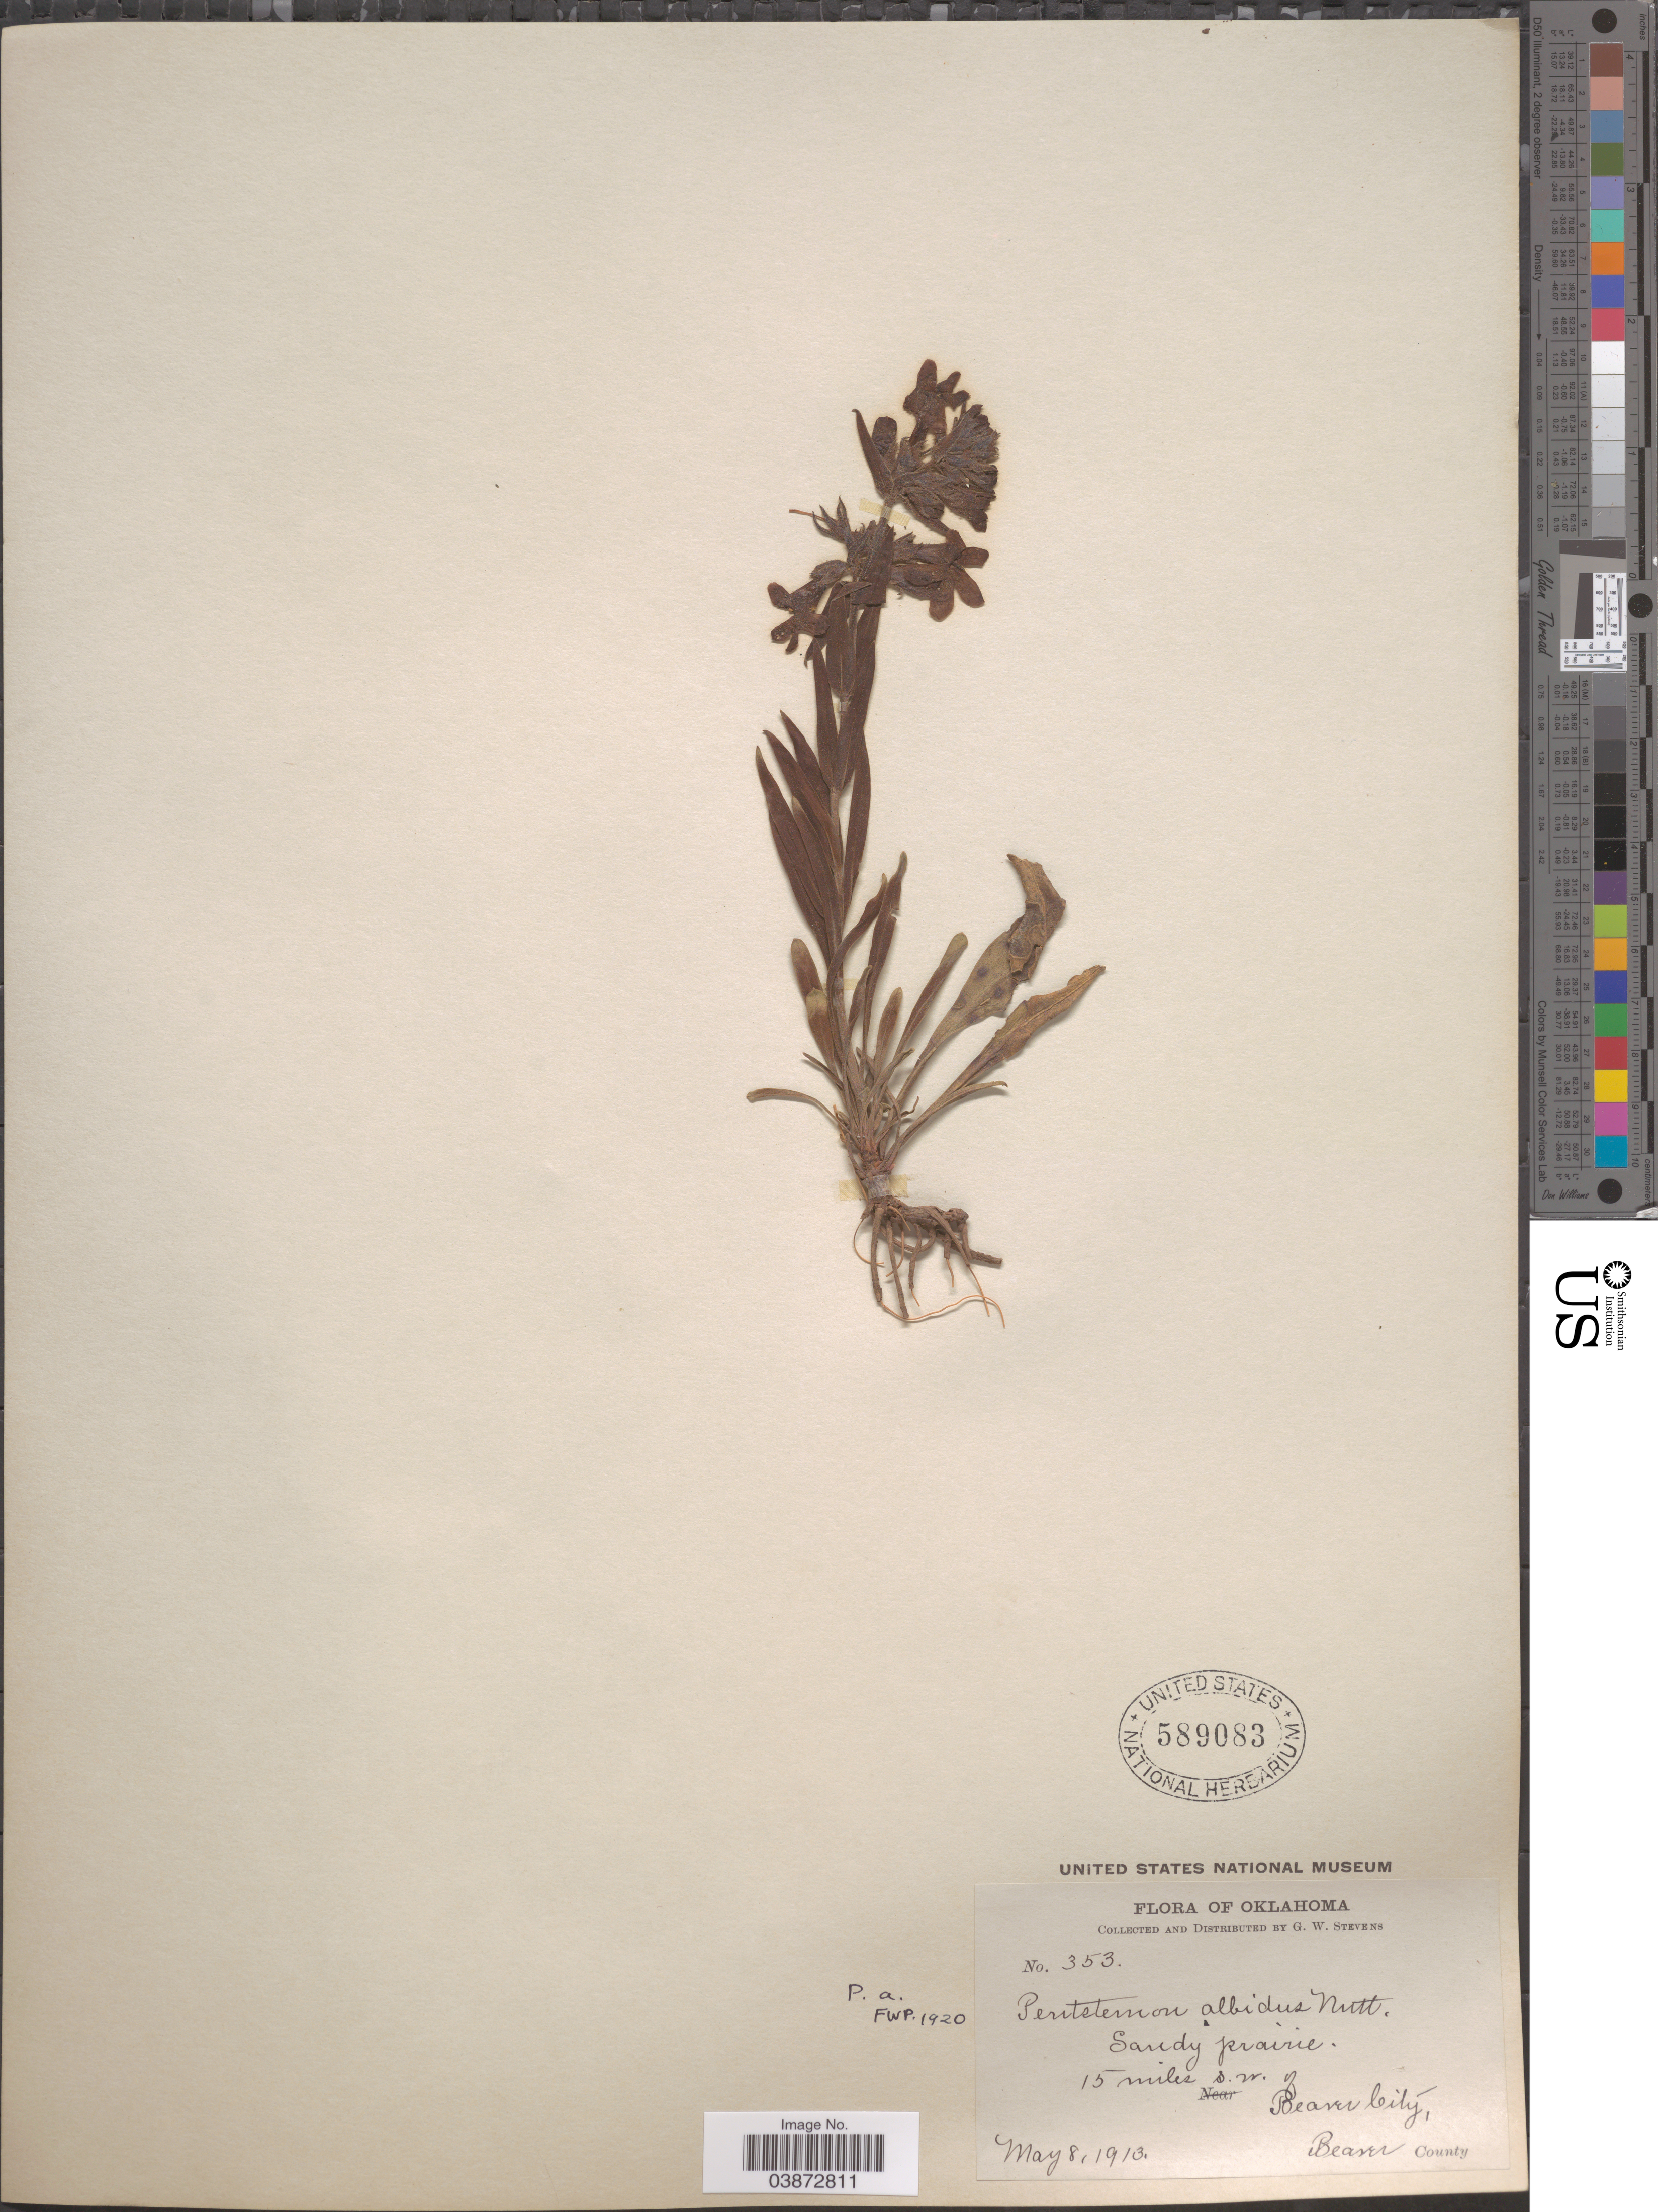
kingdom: Plantae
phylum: Tracheophyta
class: Magnoliopsida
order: Lamiales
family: Plantaginaceae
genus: Penstemon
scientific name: Penstemon albidus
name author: Nutt.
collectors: G. W. Stevens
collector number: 353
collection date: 1913-05-08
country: United States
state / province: Oklahoma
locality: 15 miles s.w. of Beaver City, Beaver County.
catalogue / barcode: US 589083